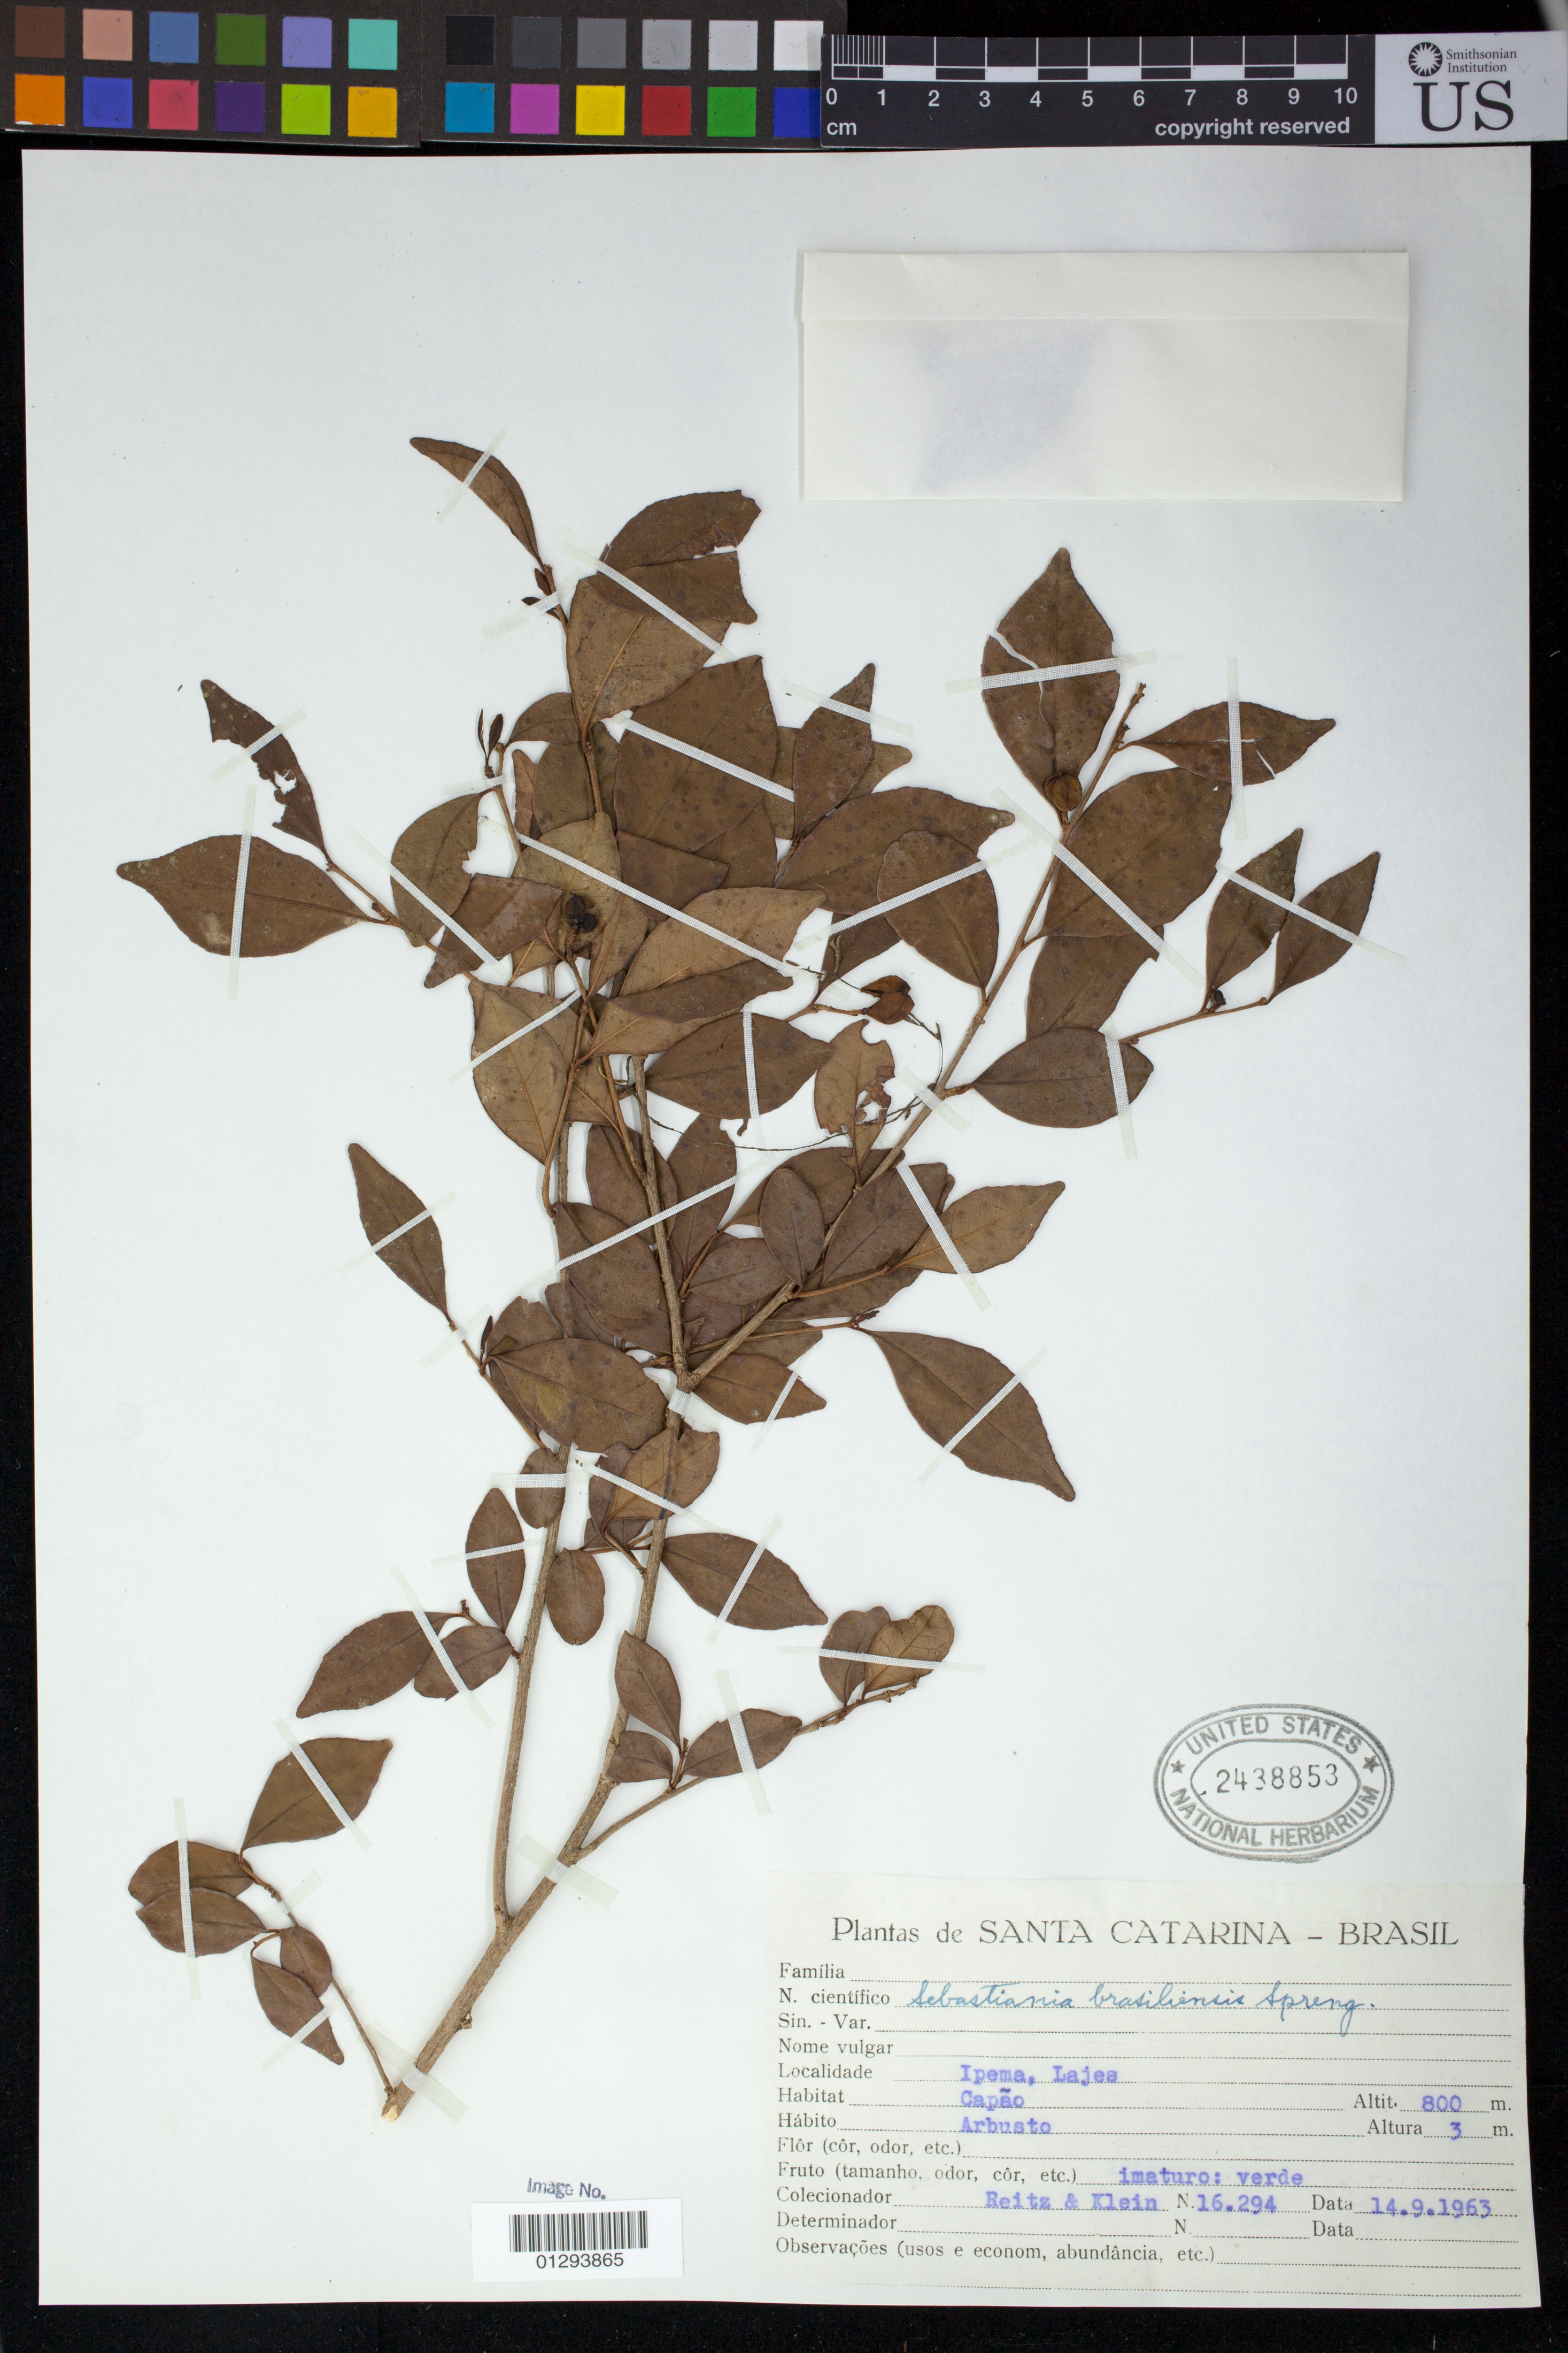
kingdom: Plantae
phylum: Tracheophyta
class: Magnoliopsida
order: Malpighiales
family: Euphorbiaceae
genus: Sebastiania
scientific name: Sebastiania brasiliensis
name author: Spreng.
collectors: R. Reitz & R. M. Klein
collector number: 16294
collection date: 1963-09-14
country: Brazil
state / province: Santa Catarina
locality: Ipema, Lajes [Lages], Capao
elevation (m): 800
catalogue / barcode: US 2438853